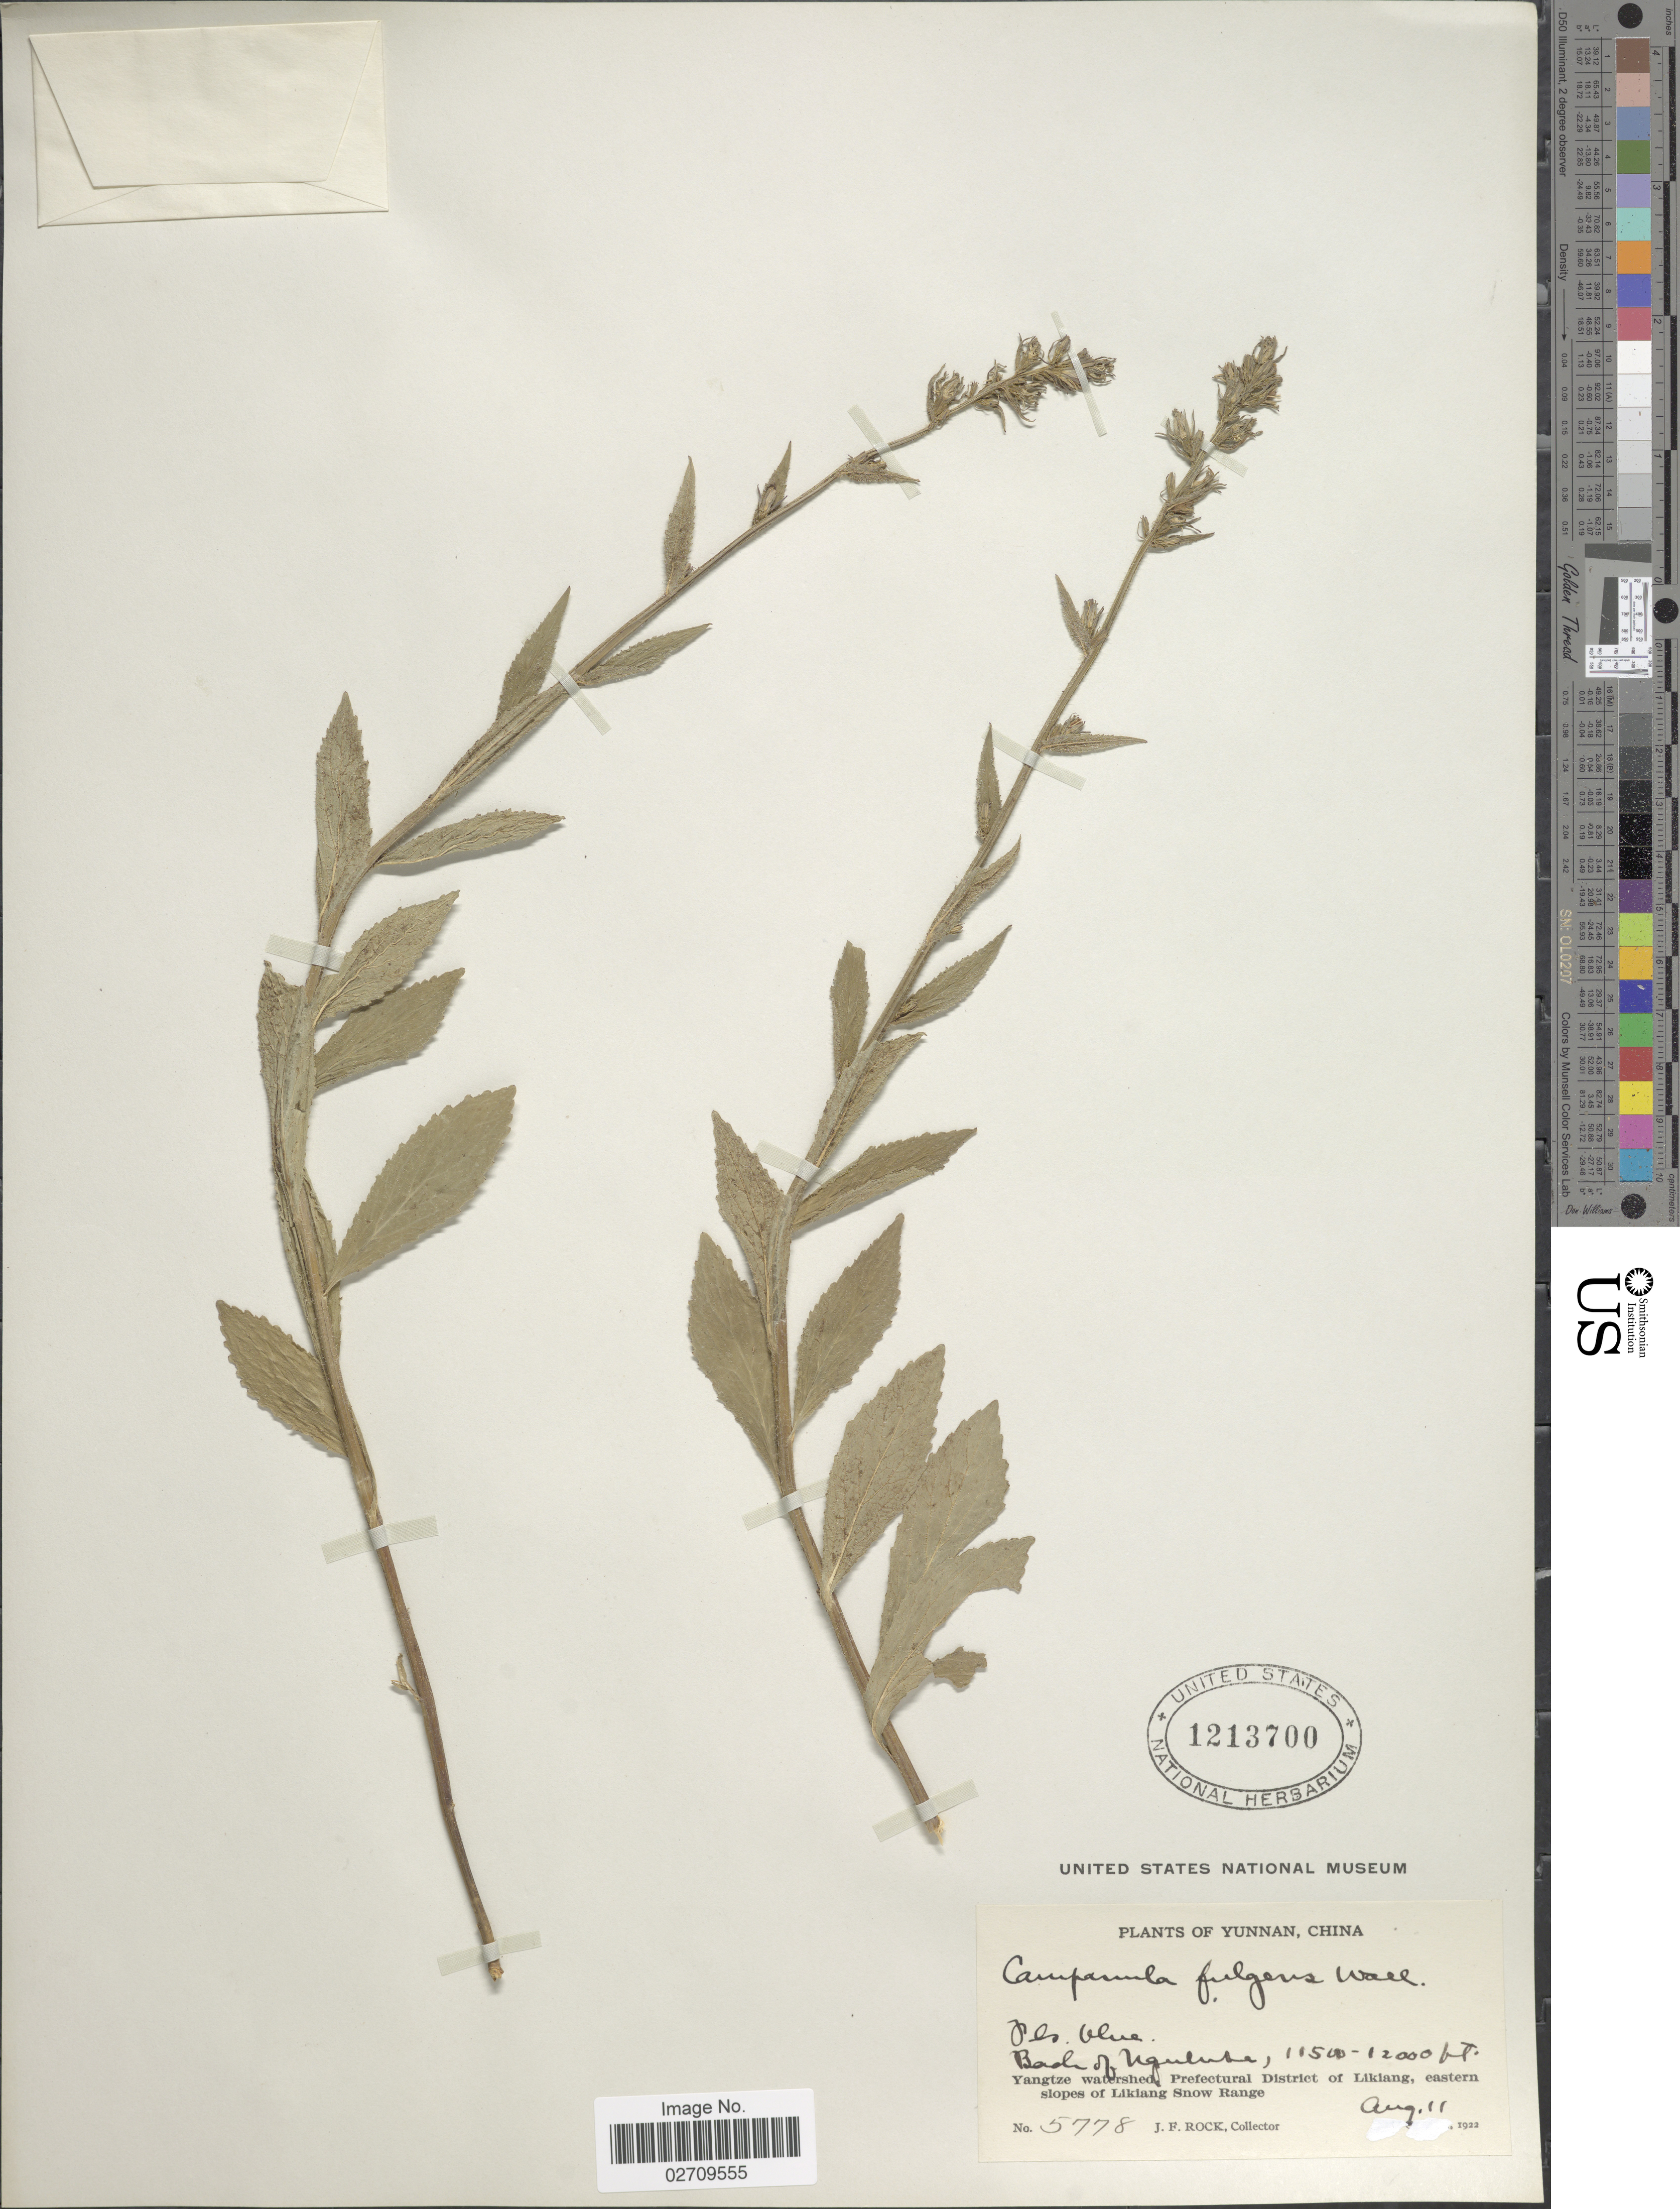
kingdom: Plantae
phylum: Tracheophyta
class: Magnoliopsida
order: Asterales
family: Campanulaceae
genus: Asyneuma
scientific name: Asyneuma fulgens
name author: (Wall.) Briq.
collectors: J. F. Rock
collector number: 5778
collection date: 1922-08-11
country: China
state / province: Yunnan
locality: Bade of Nguluke, Yangtze watershed Prefectural District of Likiang, eastern slopes of Likiang Snow Range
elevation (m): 3505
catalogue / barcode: US 1213700